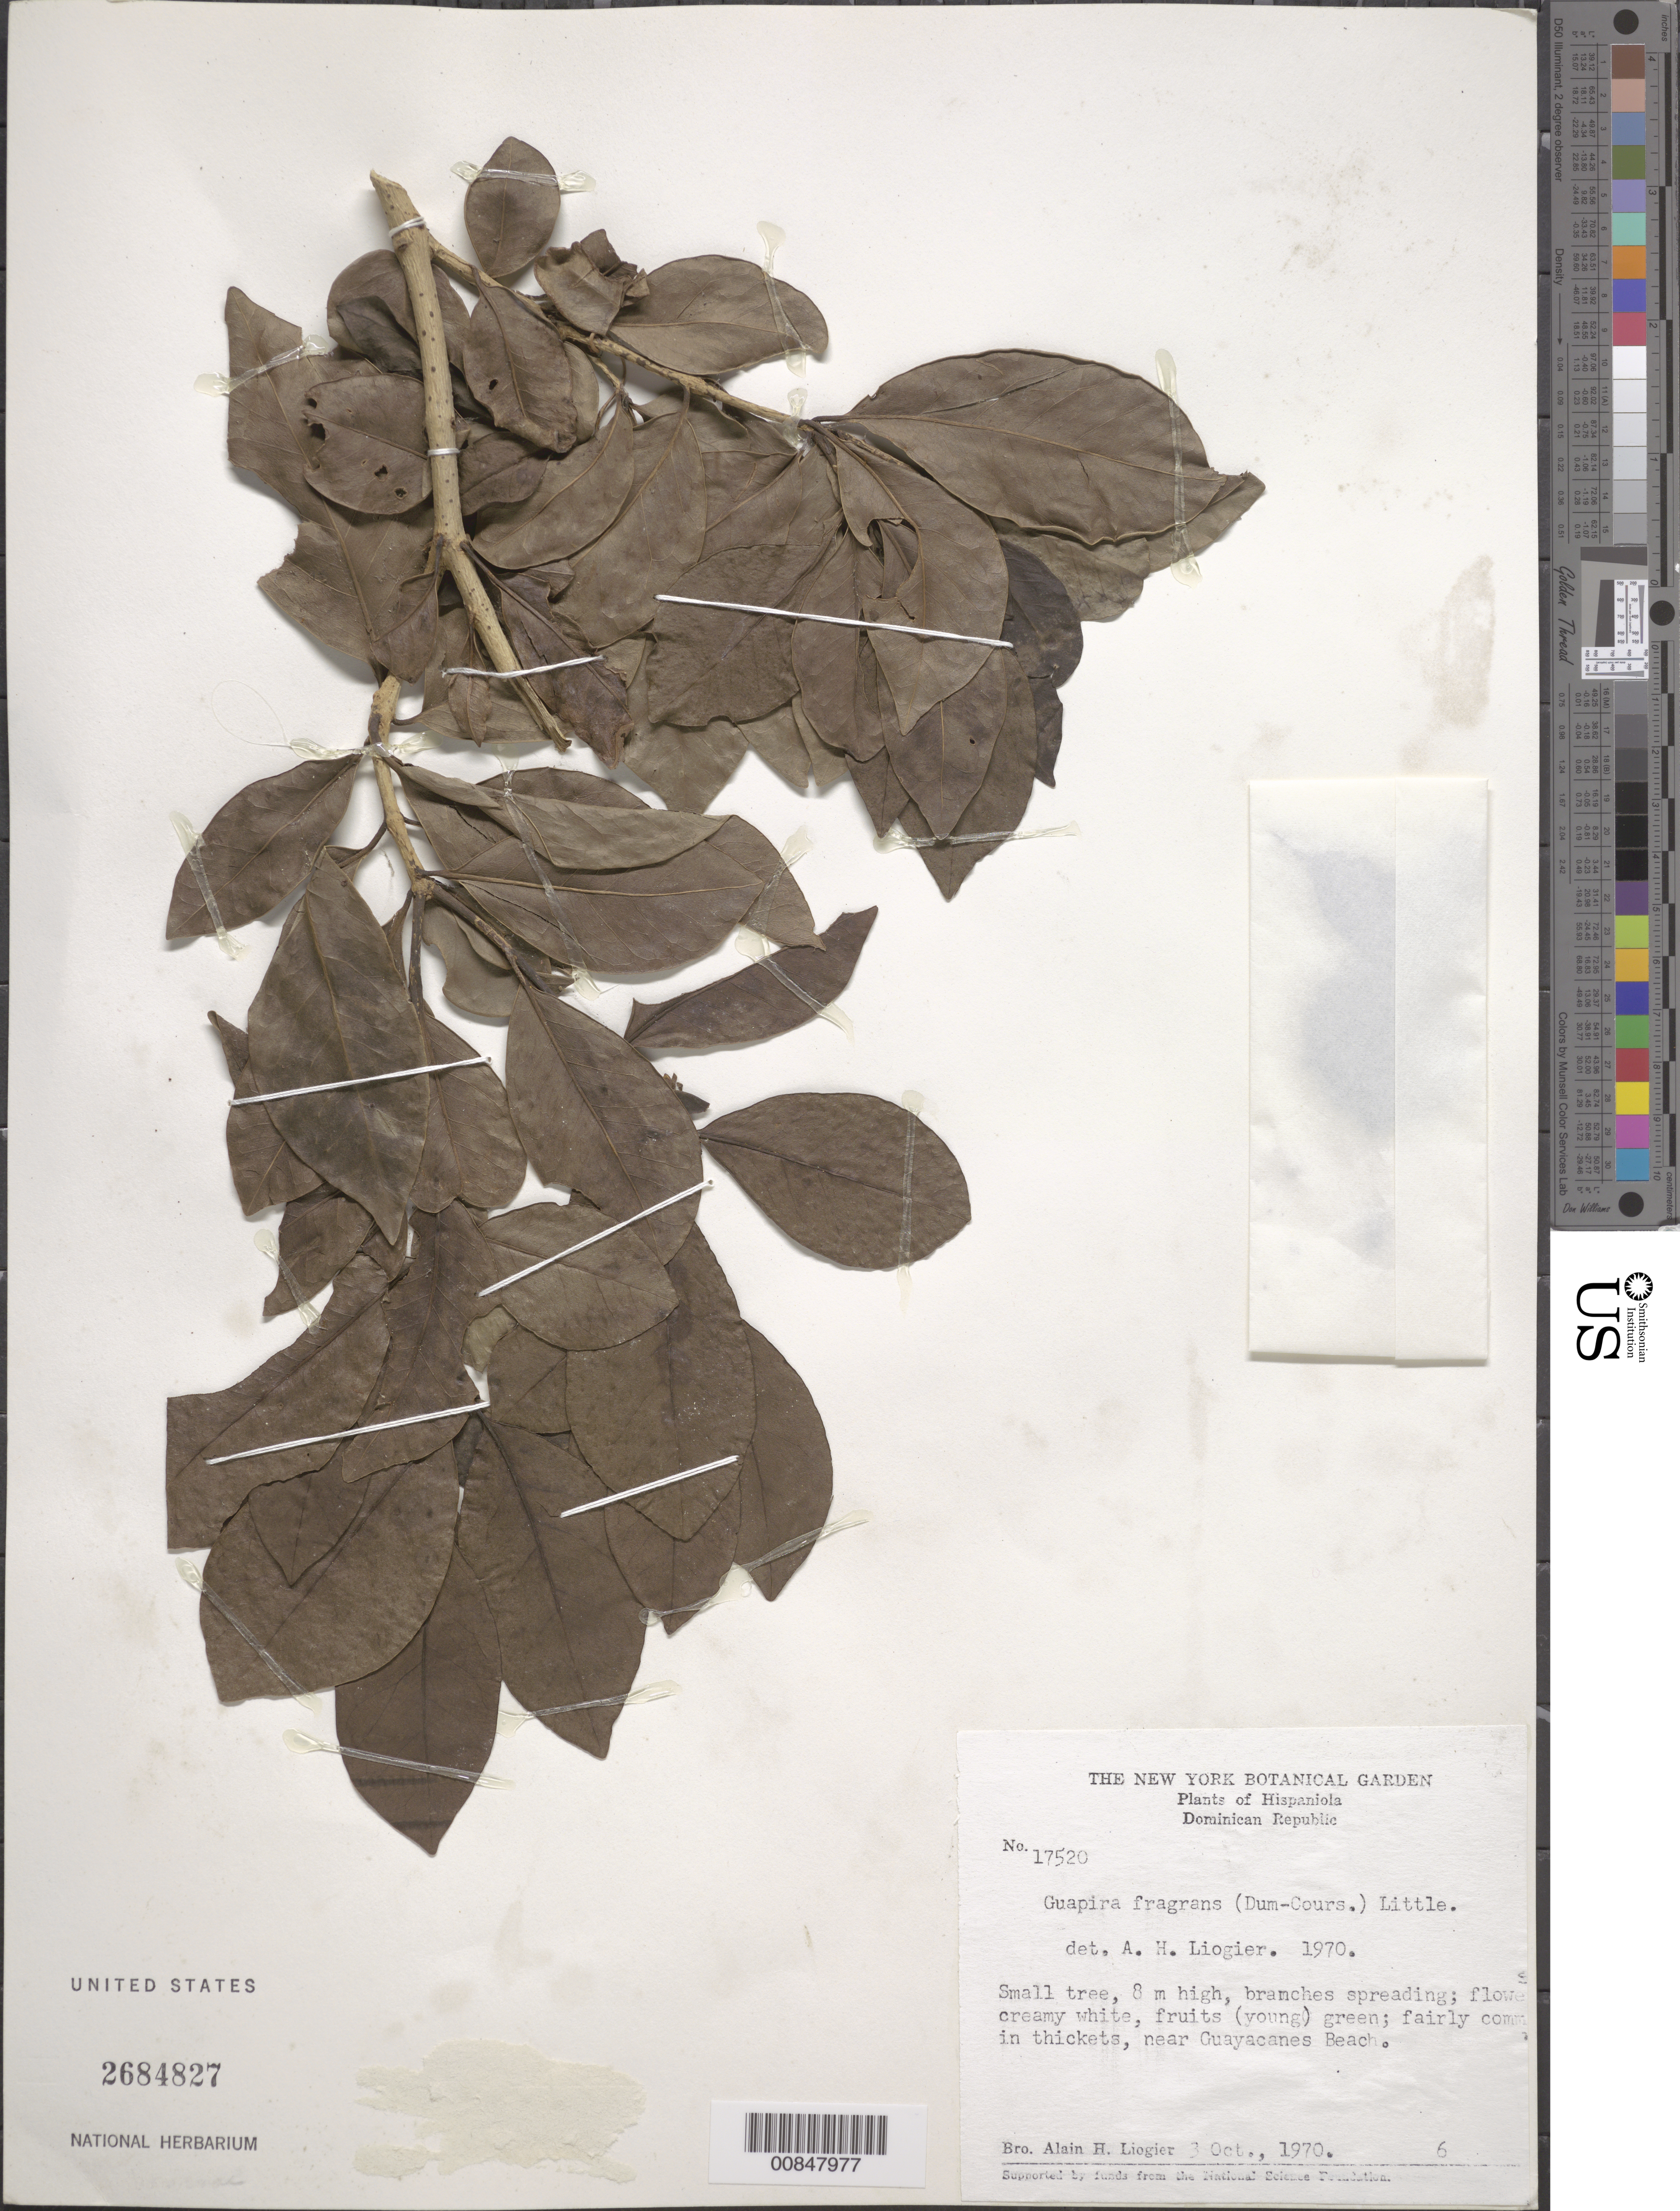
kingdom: Plantae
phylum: Tracheophyta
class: Magnoliopsida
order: Caryophyllales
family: Nyctaginaceae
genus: Guapira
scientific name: Guapira fragrans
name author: (Dum. Cours.) Little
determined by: Liogier, Alain H.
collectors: A. H. Liogier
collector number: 17520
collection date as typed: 03 Oct 1970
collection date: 1970-10-03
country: Dominican Republic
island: Hispaniola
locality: Near Guayacanes Beach.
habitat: Fairly common in thickets.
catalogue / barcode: US 2684827